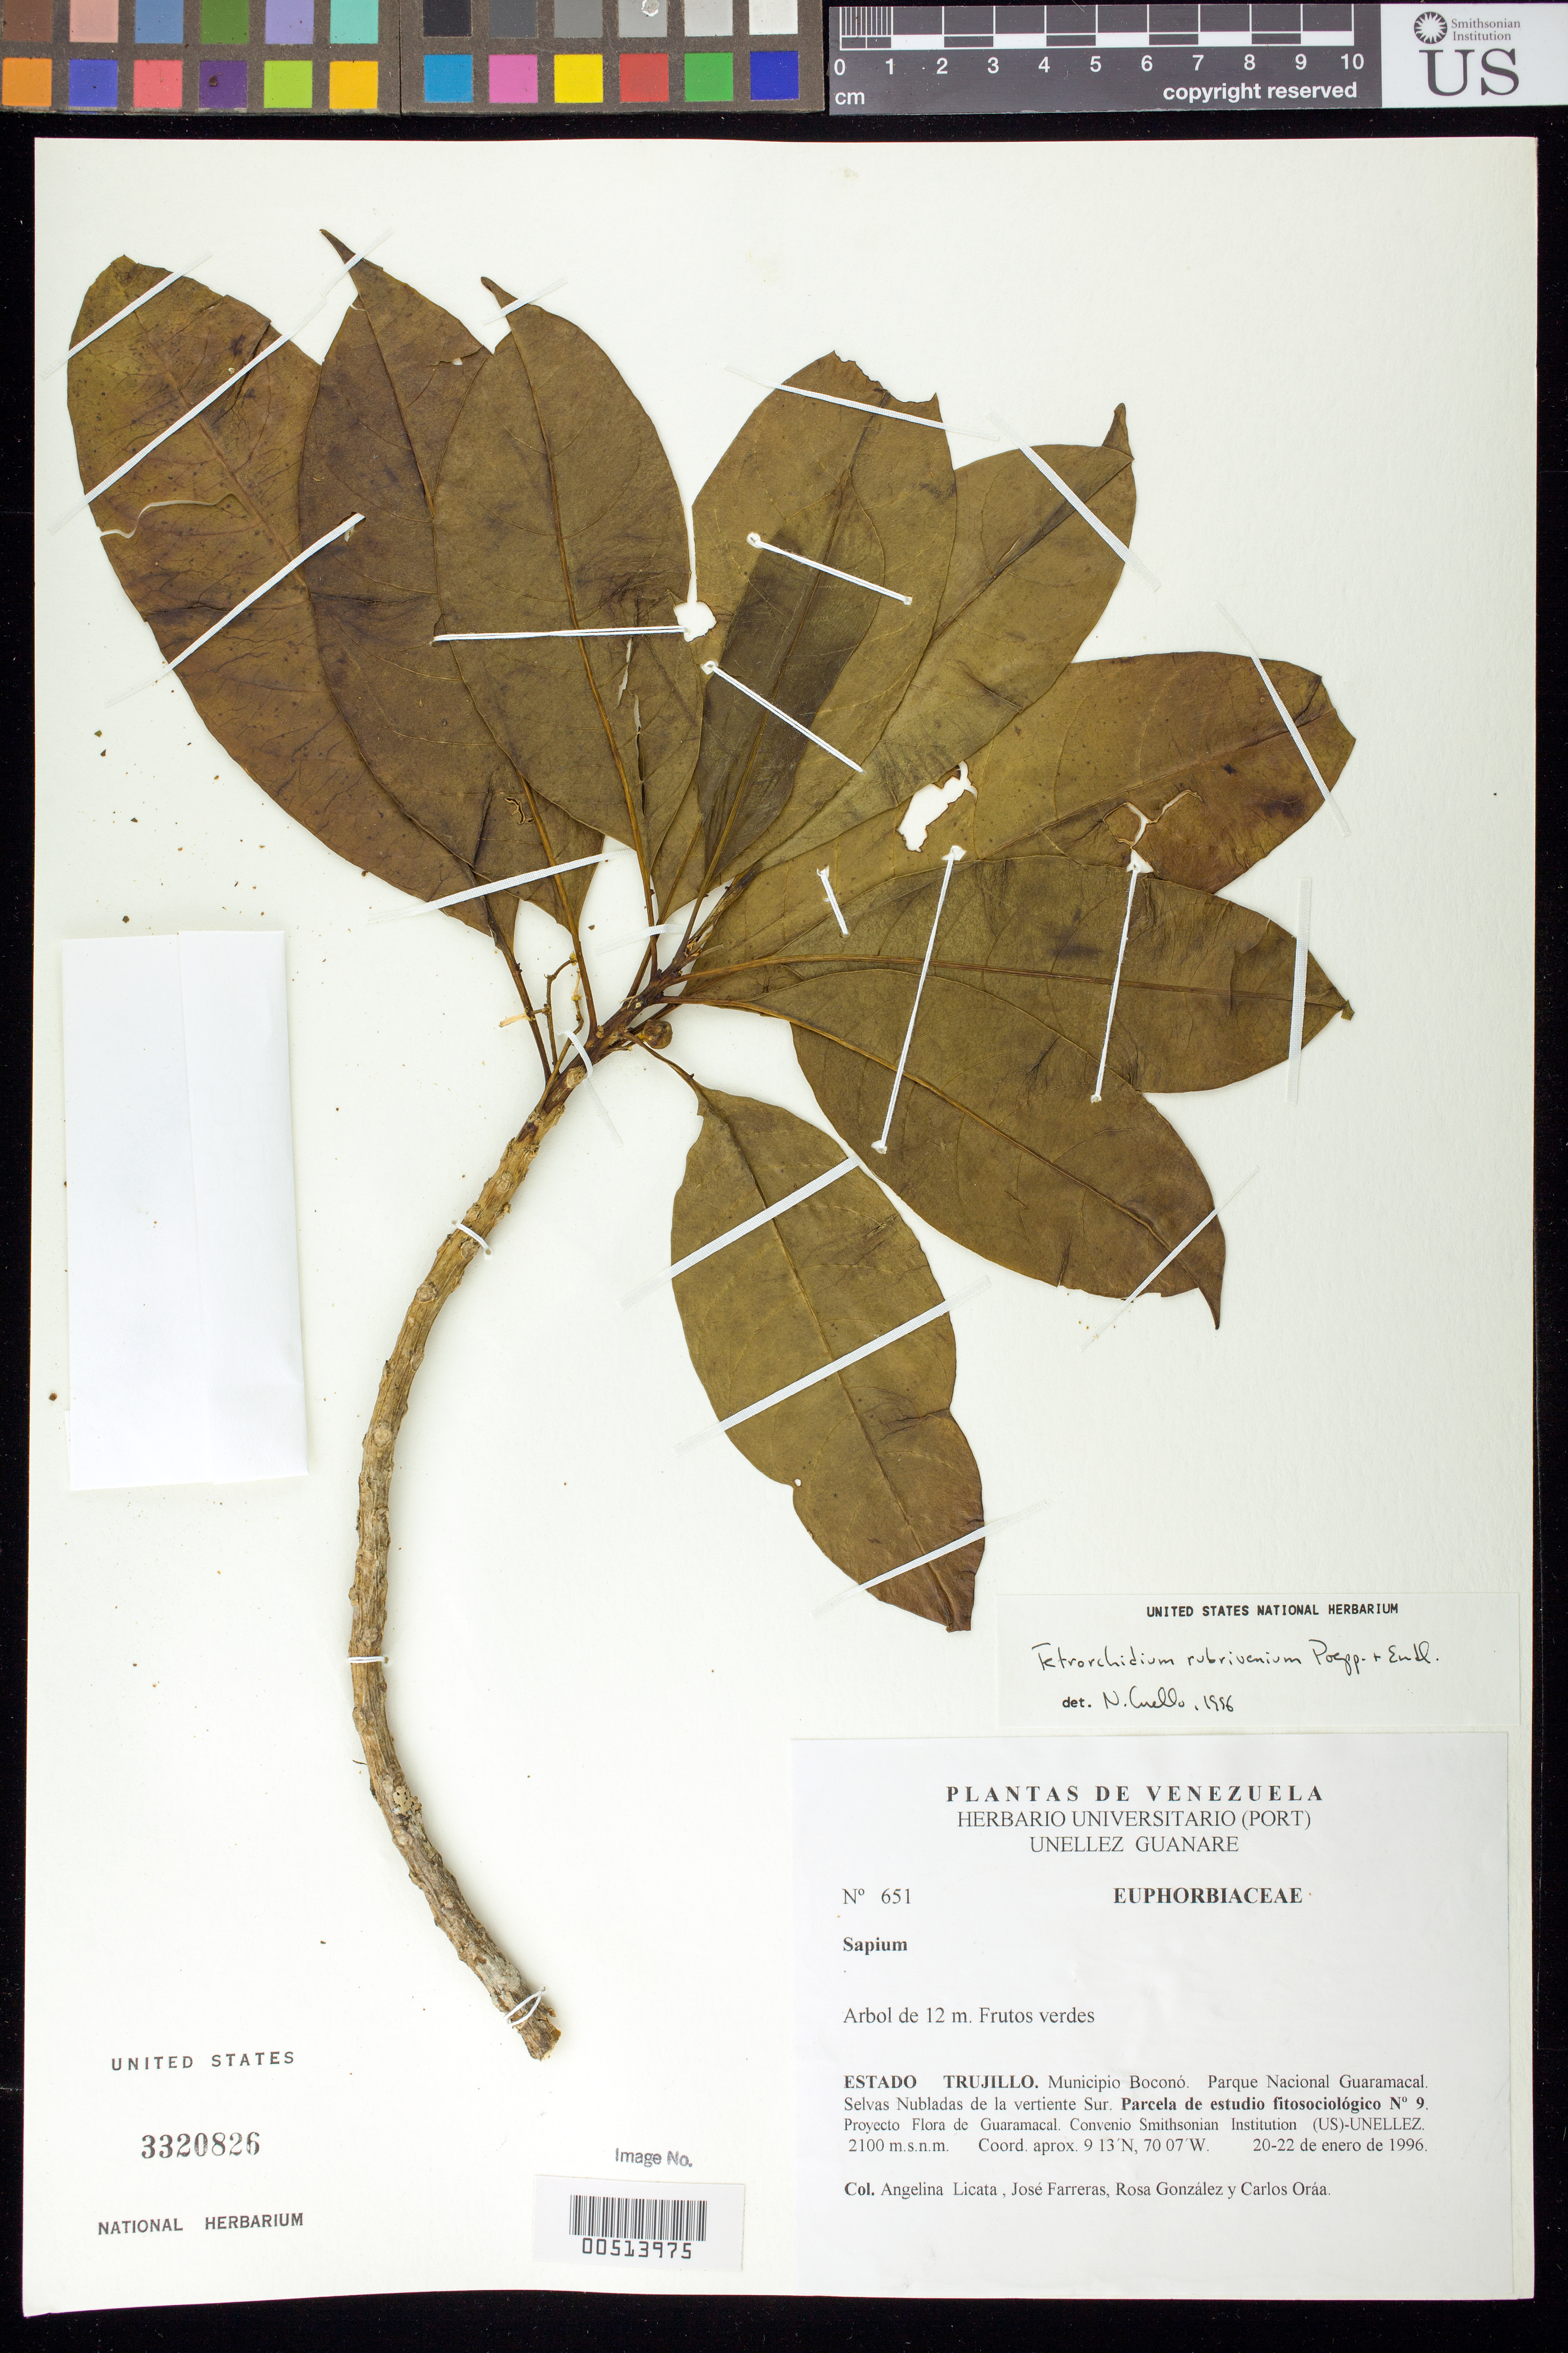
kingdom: Plantae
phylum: Tracheophyta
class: Magnoliopsida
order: Malpighiales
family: Euphorbiaceae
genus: Tetrorchidium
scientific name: Tetrorchidium rubrivenium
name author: Poepp.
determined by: Cuello, Nidia L.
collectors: A. Licata, J. Farreras, R. González & C. Oráa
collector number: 651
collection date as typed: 20 Jan 1996 to 22 Jan 1996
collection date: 1996-01-20/1996-01-22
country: Venezuela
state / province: Trujillo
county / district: Boconó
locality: Parque Nacional Guaramacal, vertiente S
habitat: Selvas Nubladas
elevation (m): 2100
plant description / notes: NY, PORT, US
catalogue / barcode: US 3320826